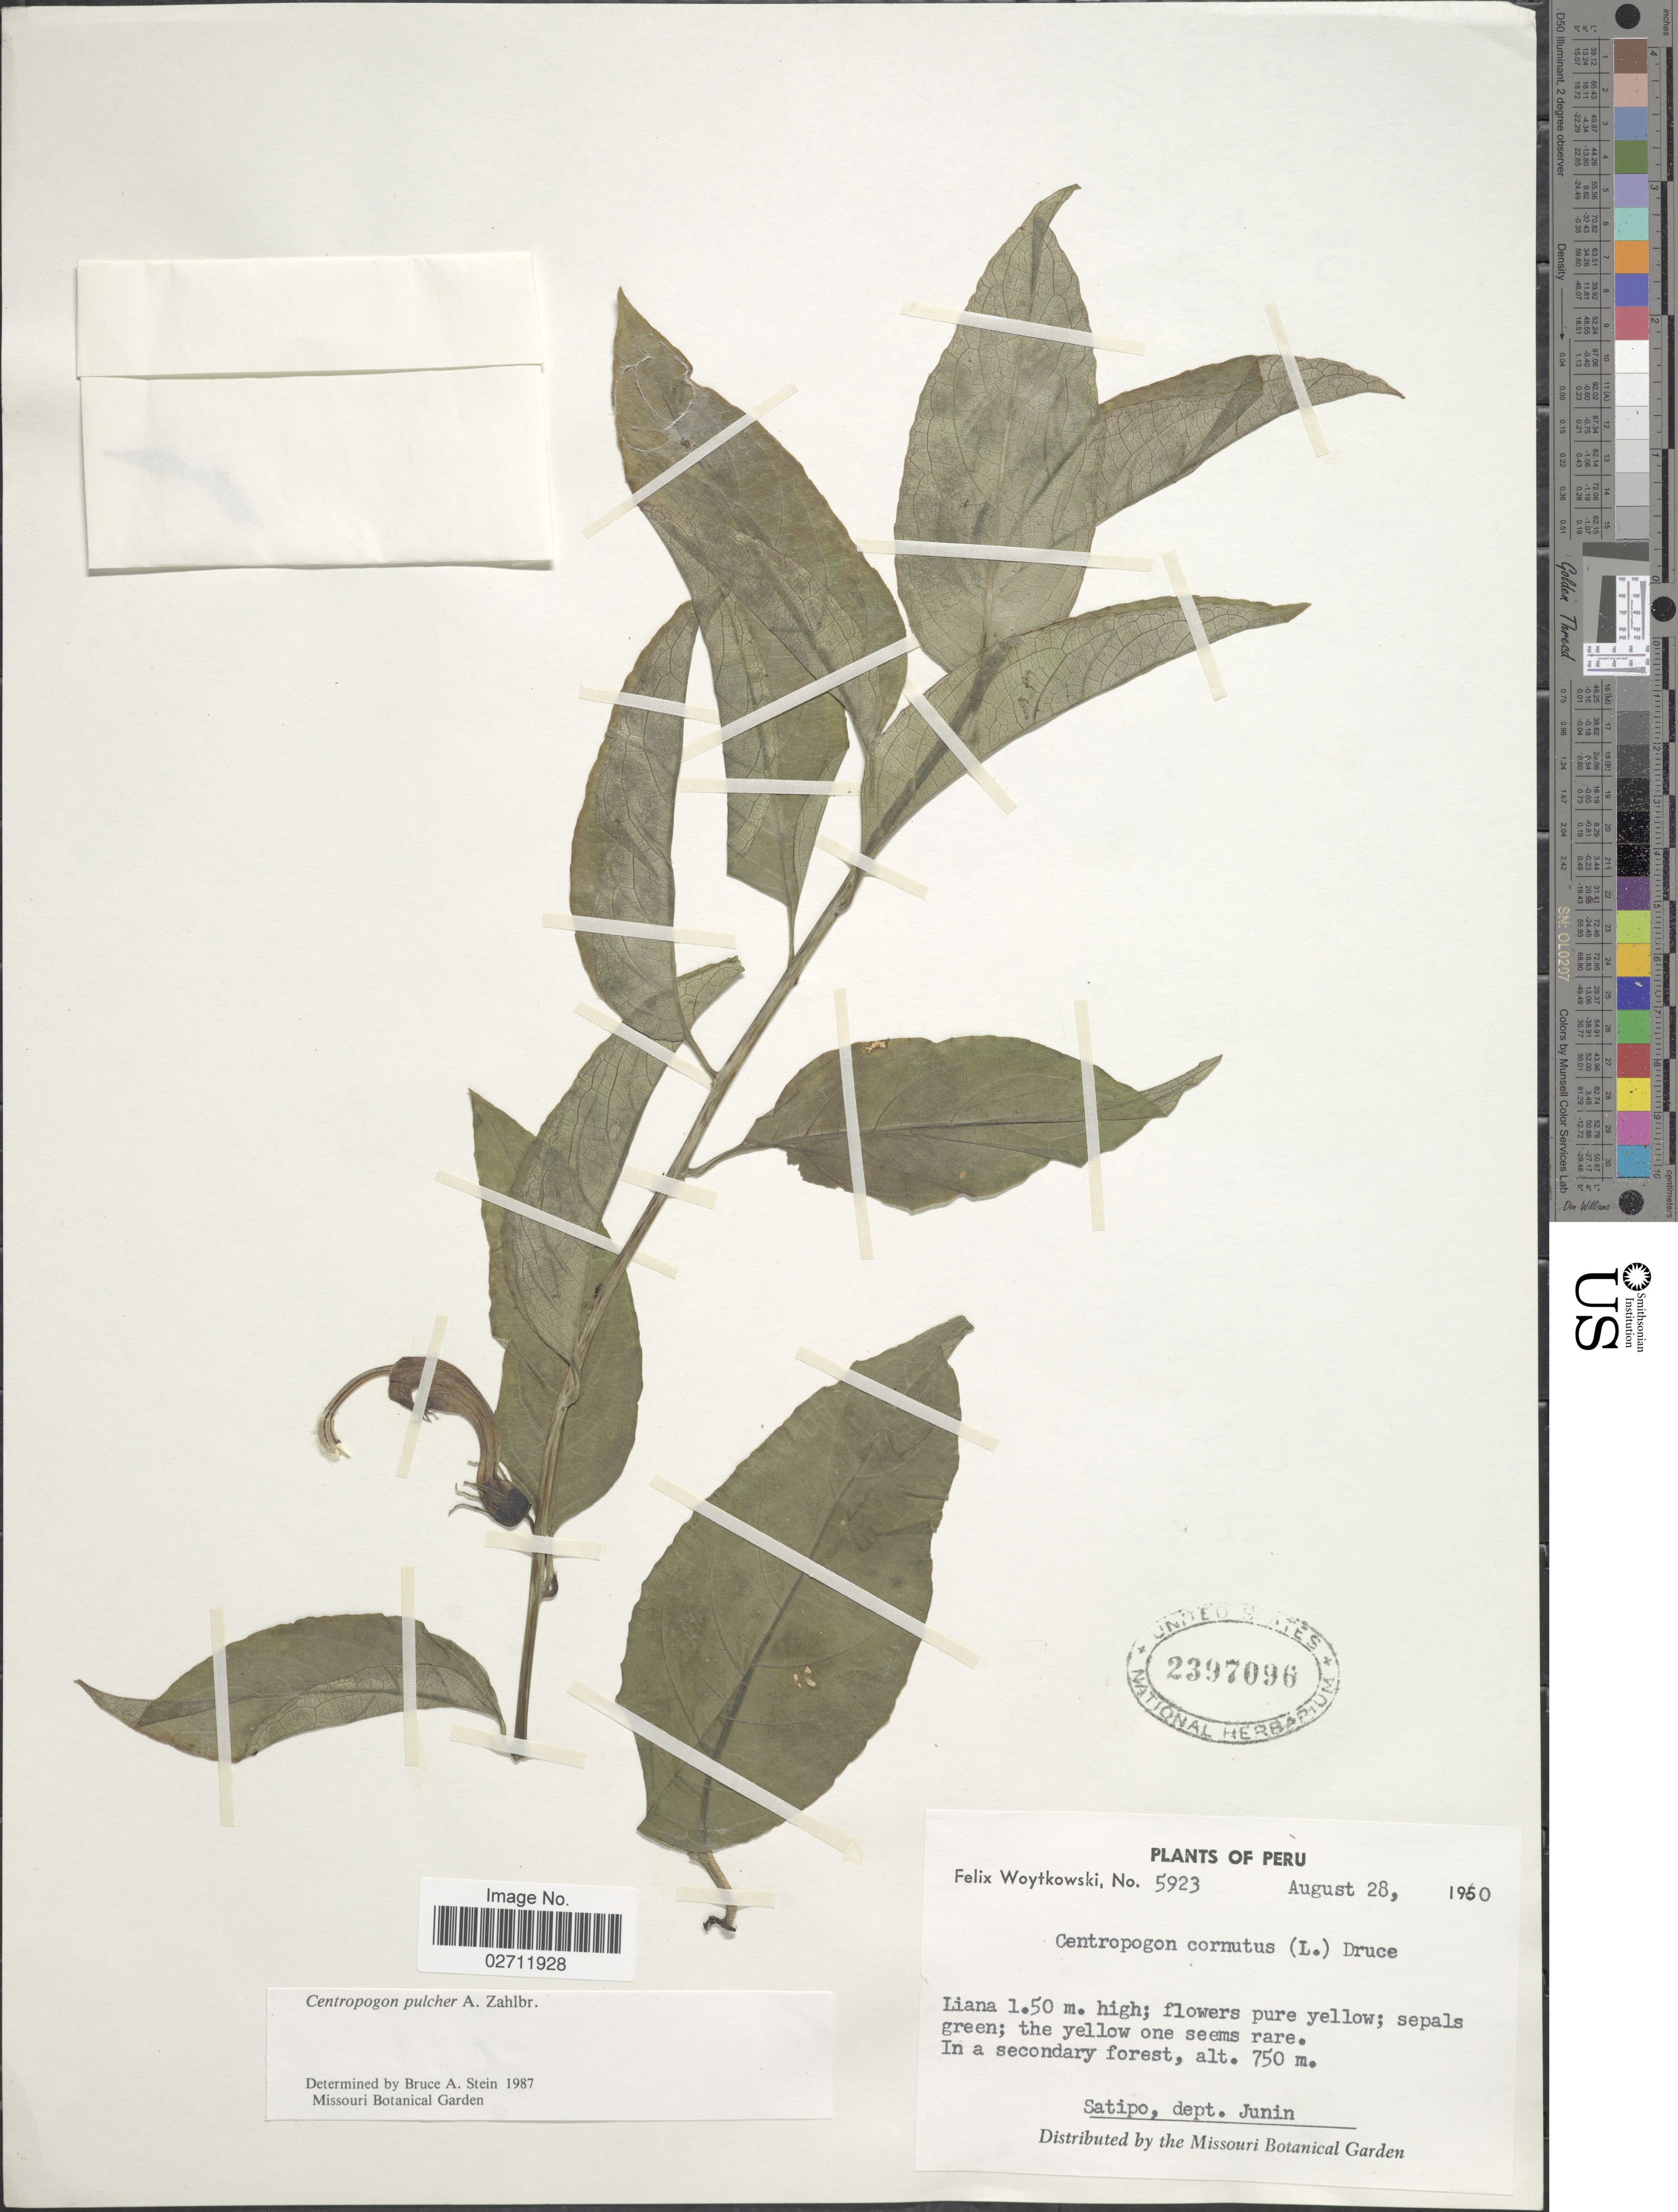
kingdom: Plantae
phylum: Tracheophyta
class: Magnoliopsida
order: Asterales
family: Campanulaceae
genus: Centropogon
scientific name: Centropogon cornutus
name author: (L.) Druce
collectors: F. Woytkowski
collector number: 5923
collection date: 1960-08-28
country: Peru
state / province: Junín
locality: Satipo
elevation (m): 750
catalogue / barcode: US 2397096